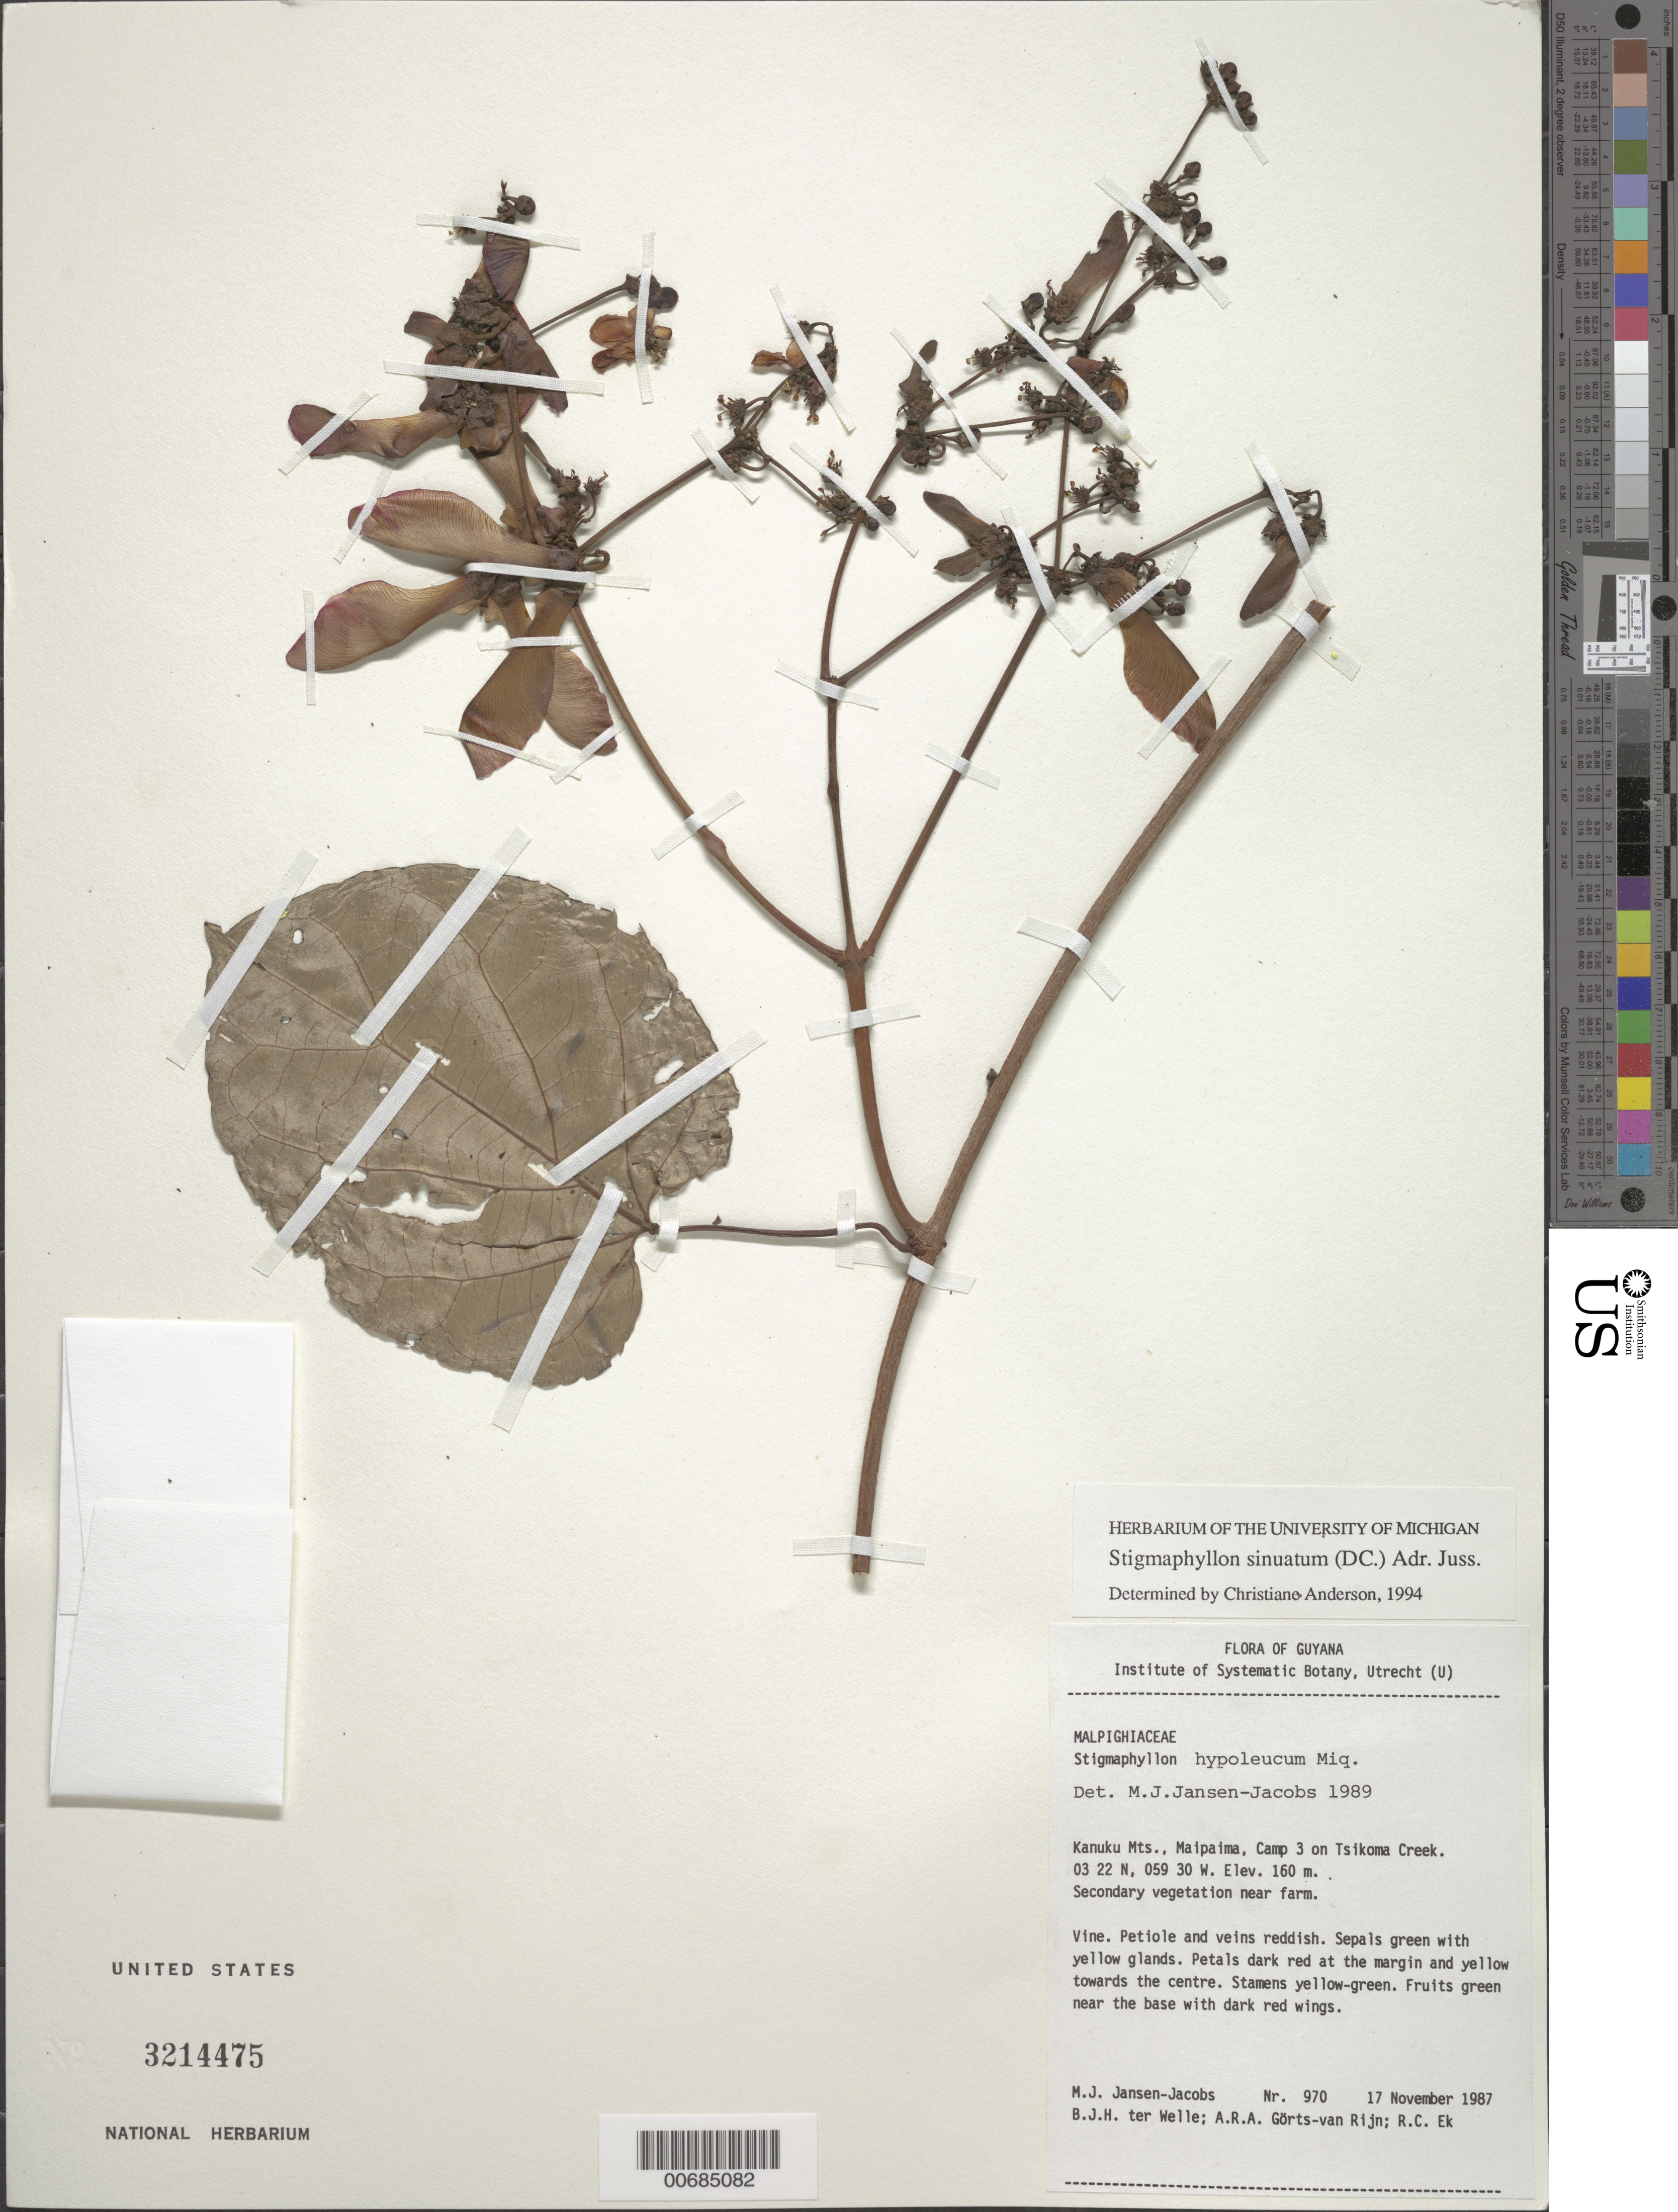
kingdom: Plantae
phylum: Tracheophyta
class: Magnoliopsida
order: Malpighiales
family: Malpighiaceae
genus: Stigmaphyllon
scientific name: Stigmaphyllon sinuatum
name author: (DC.) A. Juss.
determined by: Anderson, C.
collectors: M. J. Jansen-Jacobs, B. Welle, A. .R. A. Görts-van Rijn & R. C. Ek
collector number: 970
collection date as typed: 17-Nov-87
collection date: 1987-11-17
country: Guyana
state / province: U. Takutu-U. Essequibo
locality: Kanuku Mts., Maipaima, Camp 3 on Tsikoma Creek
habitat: Secondary vegetation near farm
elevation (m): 160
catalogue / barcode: US 3214475